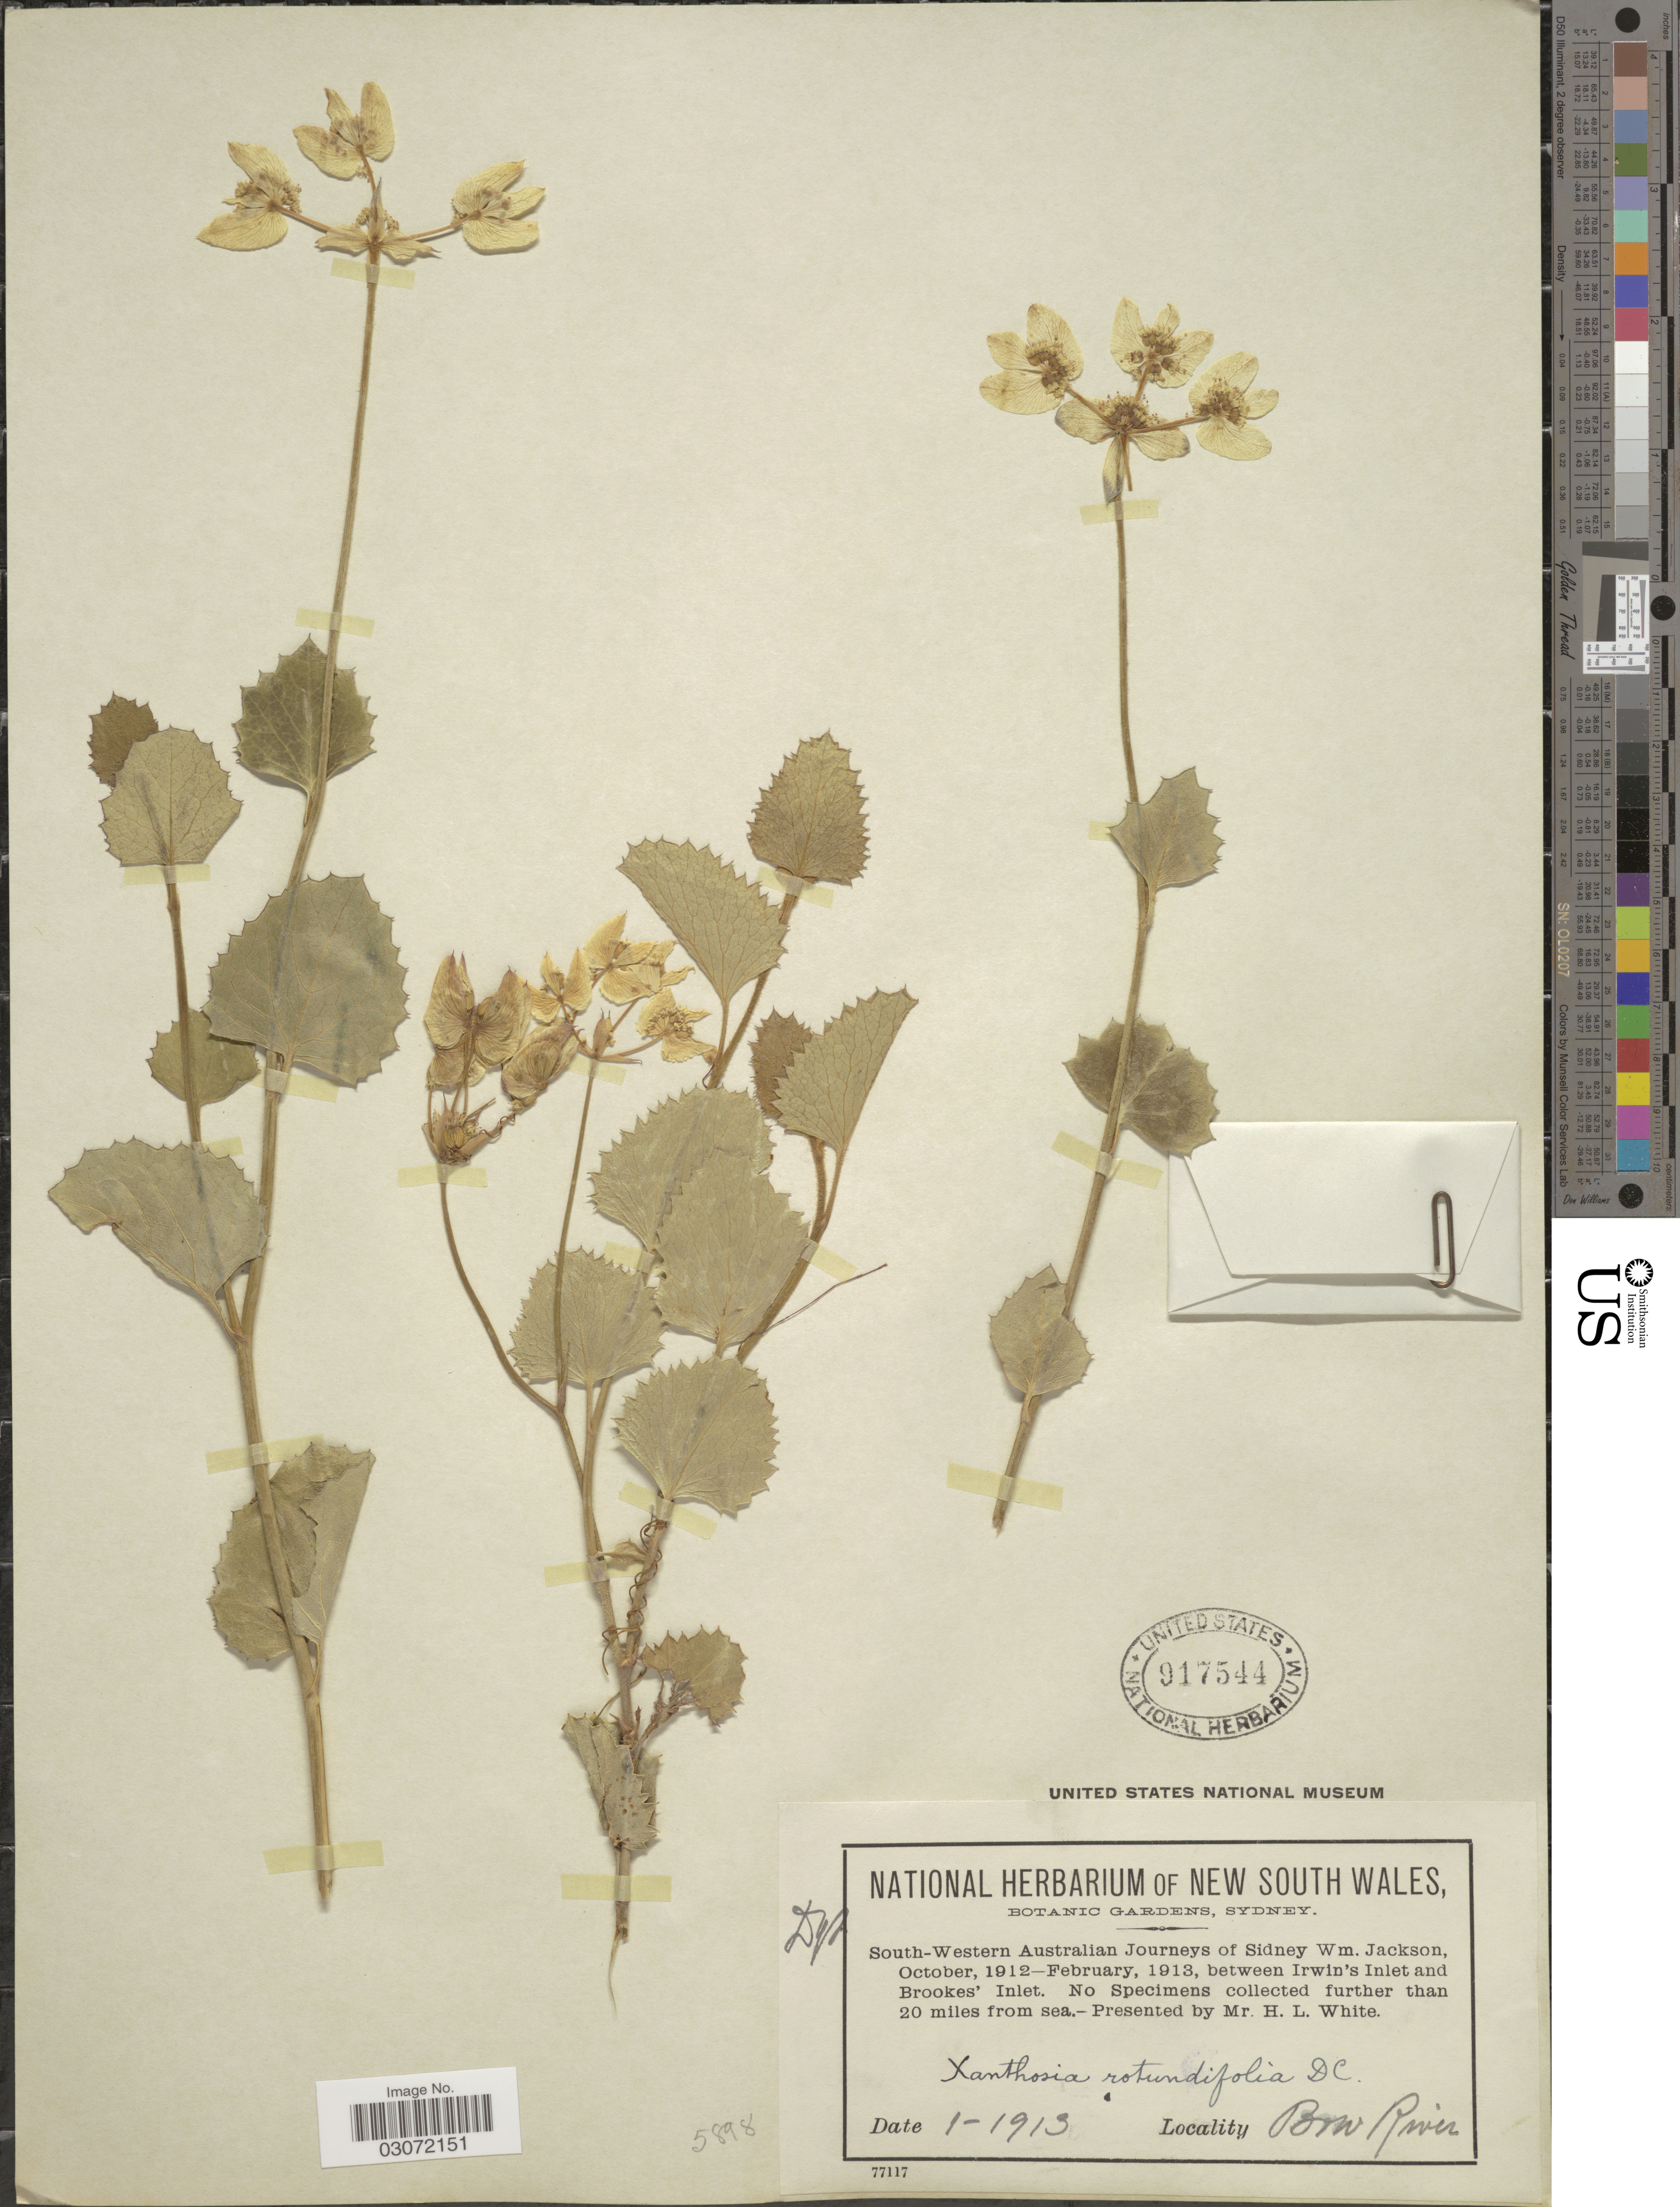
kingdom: Plantae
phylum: Tracheophyta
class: Magnoliopsida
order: Apiales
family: Apiaceae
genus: Xanthosia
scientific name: Xanthosia rotundifolia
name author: DC.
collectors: Jackson, S. W.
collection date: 1913-01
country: Australia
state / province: New South Wales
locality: Between Irwin's Inlet and Brookes' Inlet. Bow River.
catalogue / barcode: US 917544